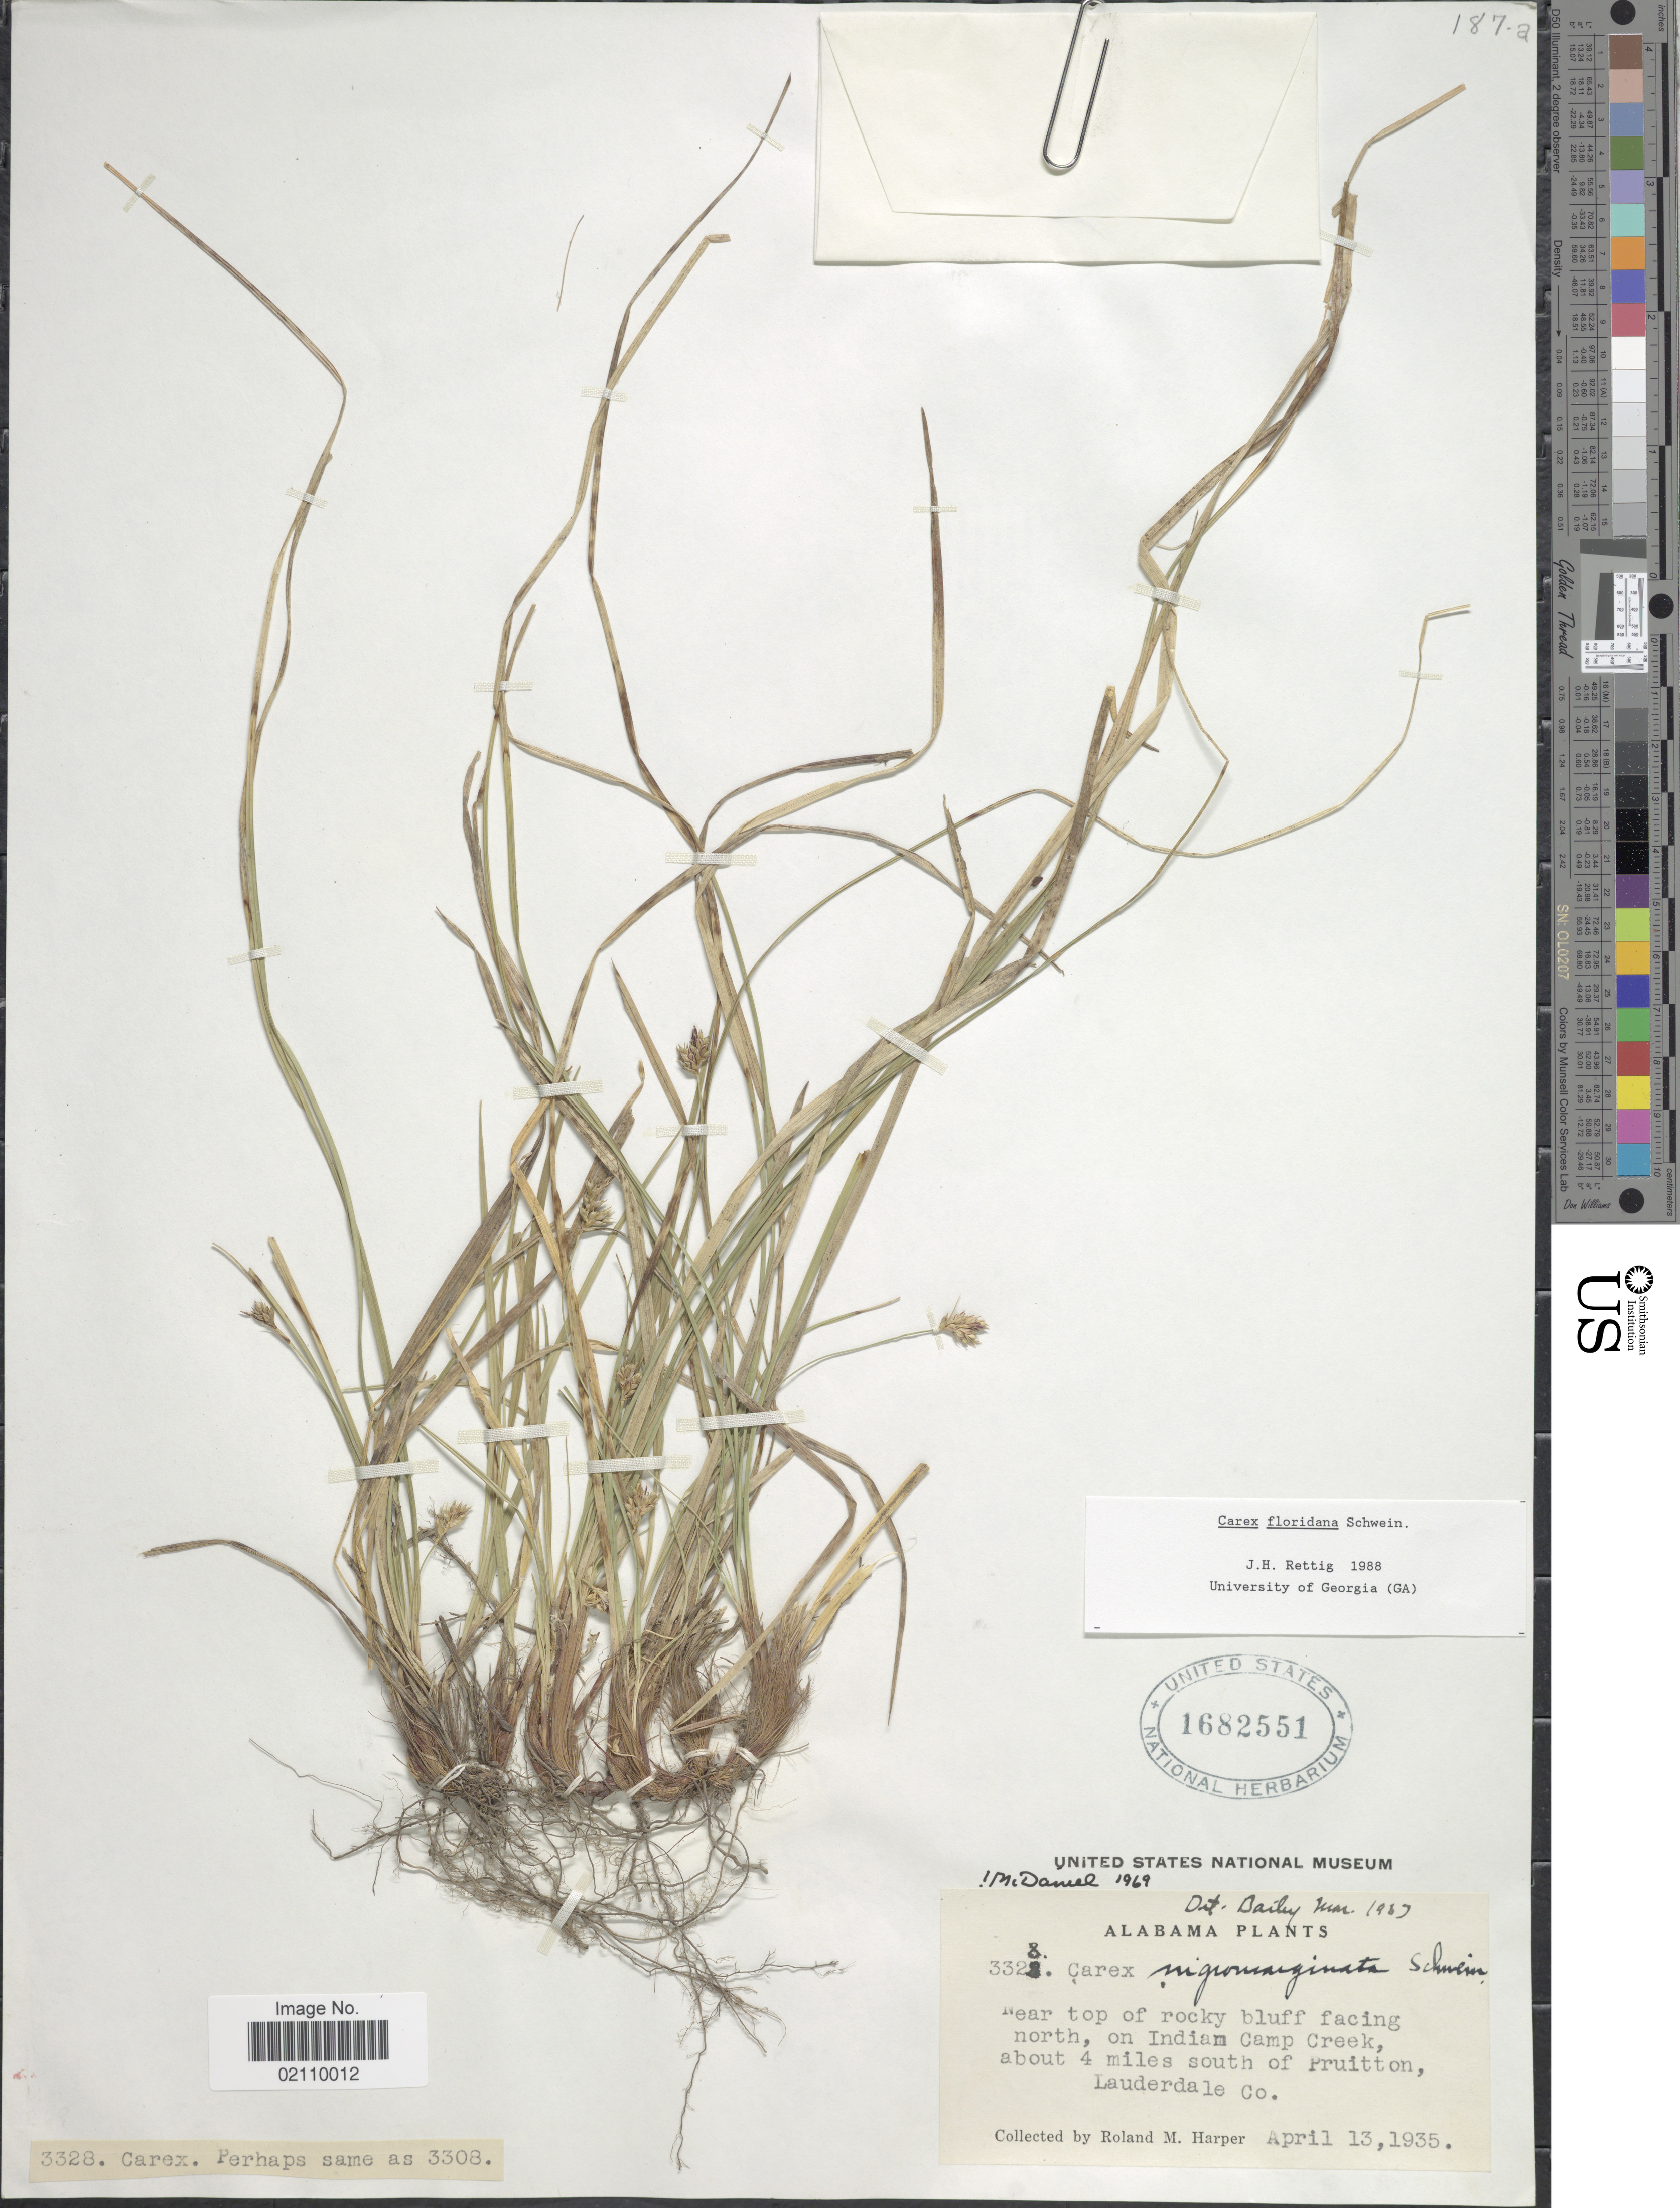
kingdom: Plantae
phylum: Tracheophyta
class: Liliopsida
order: Poales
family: Cyperaceae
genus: Carex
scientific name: Carex floridana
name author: Schwein.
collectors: R. M. Harper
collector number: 3328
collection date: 1935-04-13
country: United States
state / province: Alabama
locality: Near top of rocky bluff facing north, on Indian Camp Creek, about 4 miles south of Pruitton, Lauderdale Co.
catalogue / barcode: US 1682551